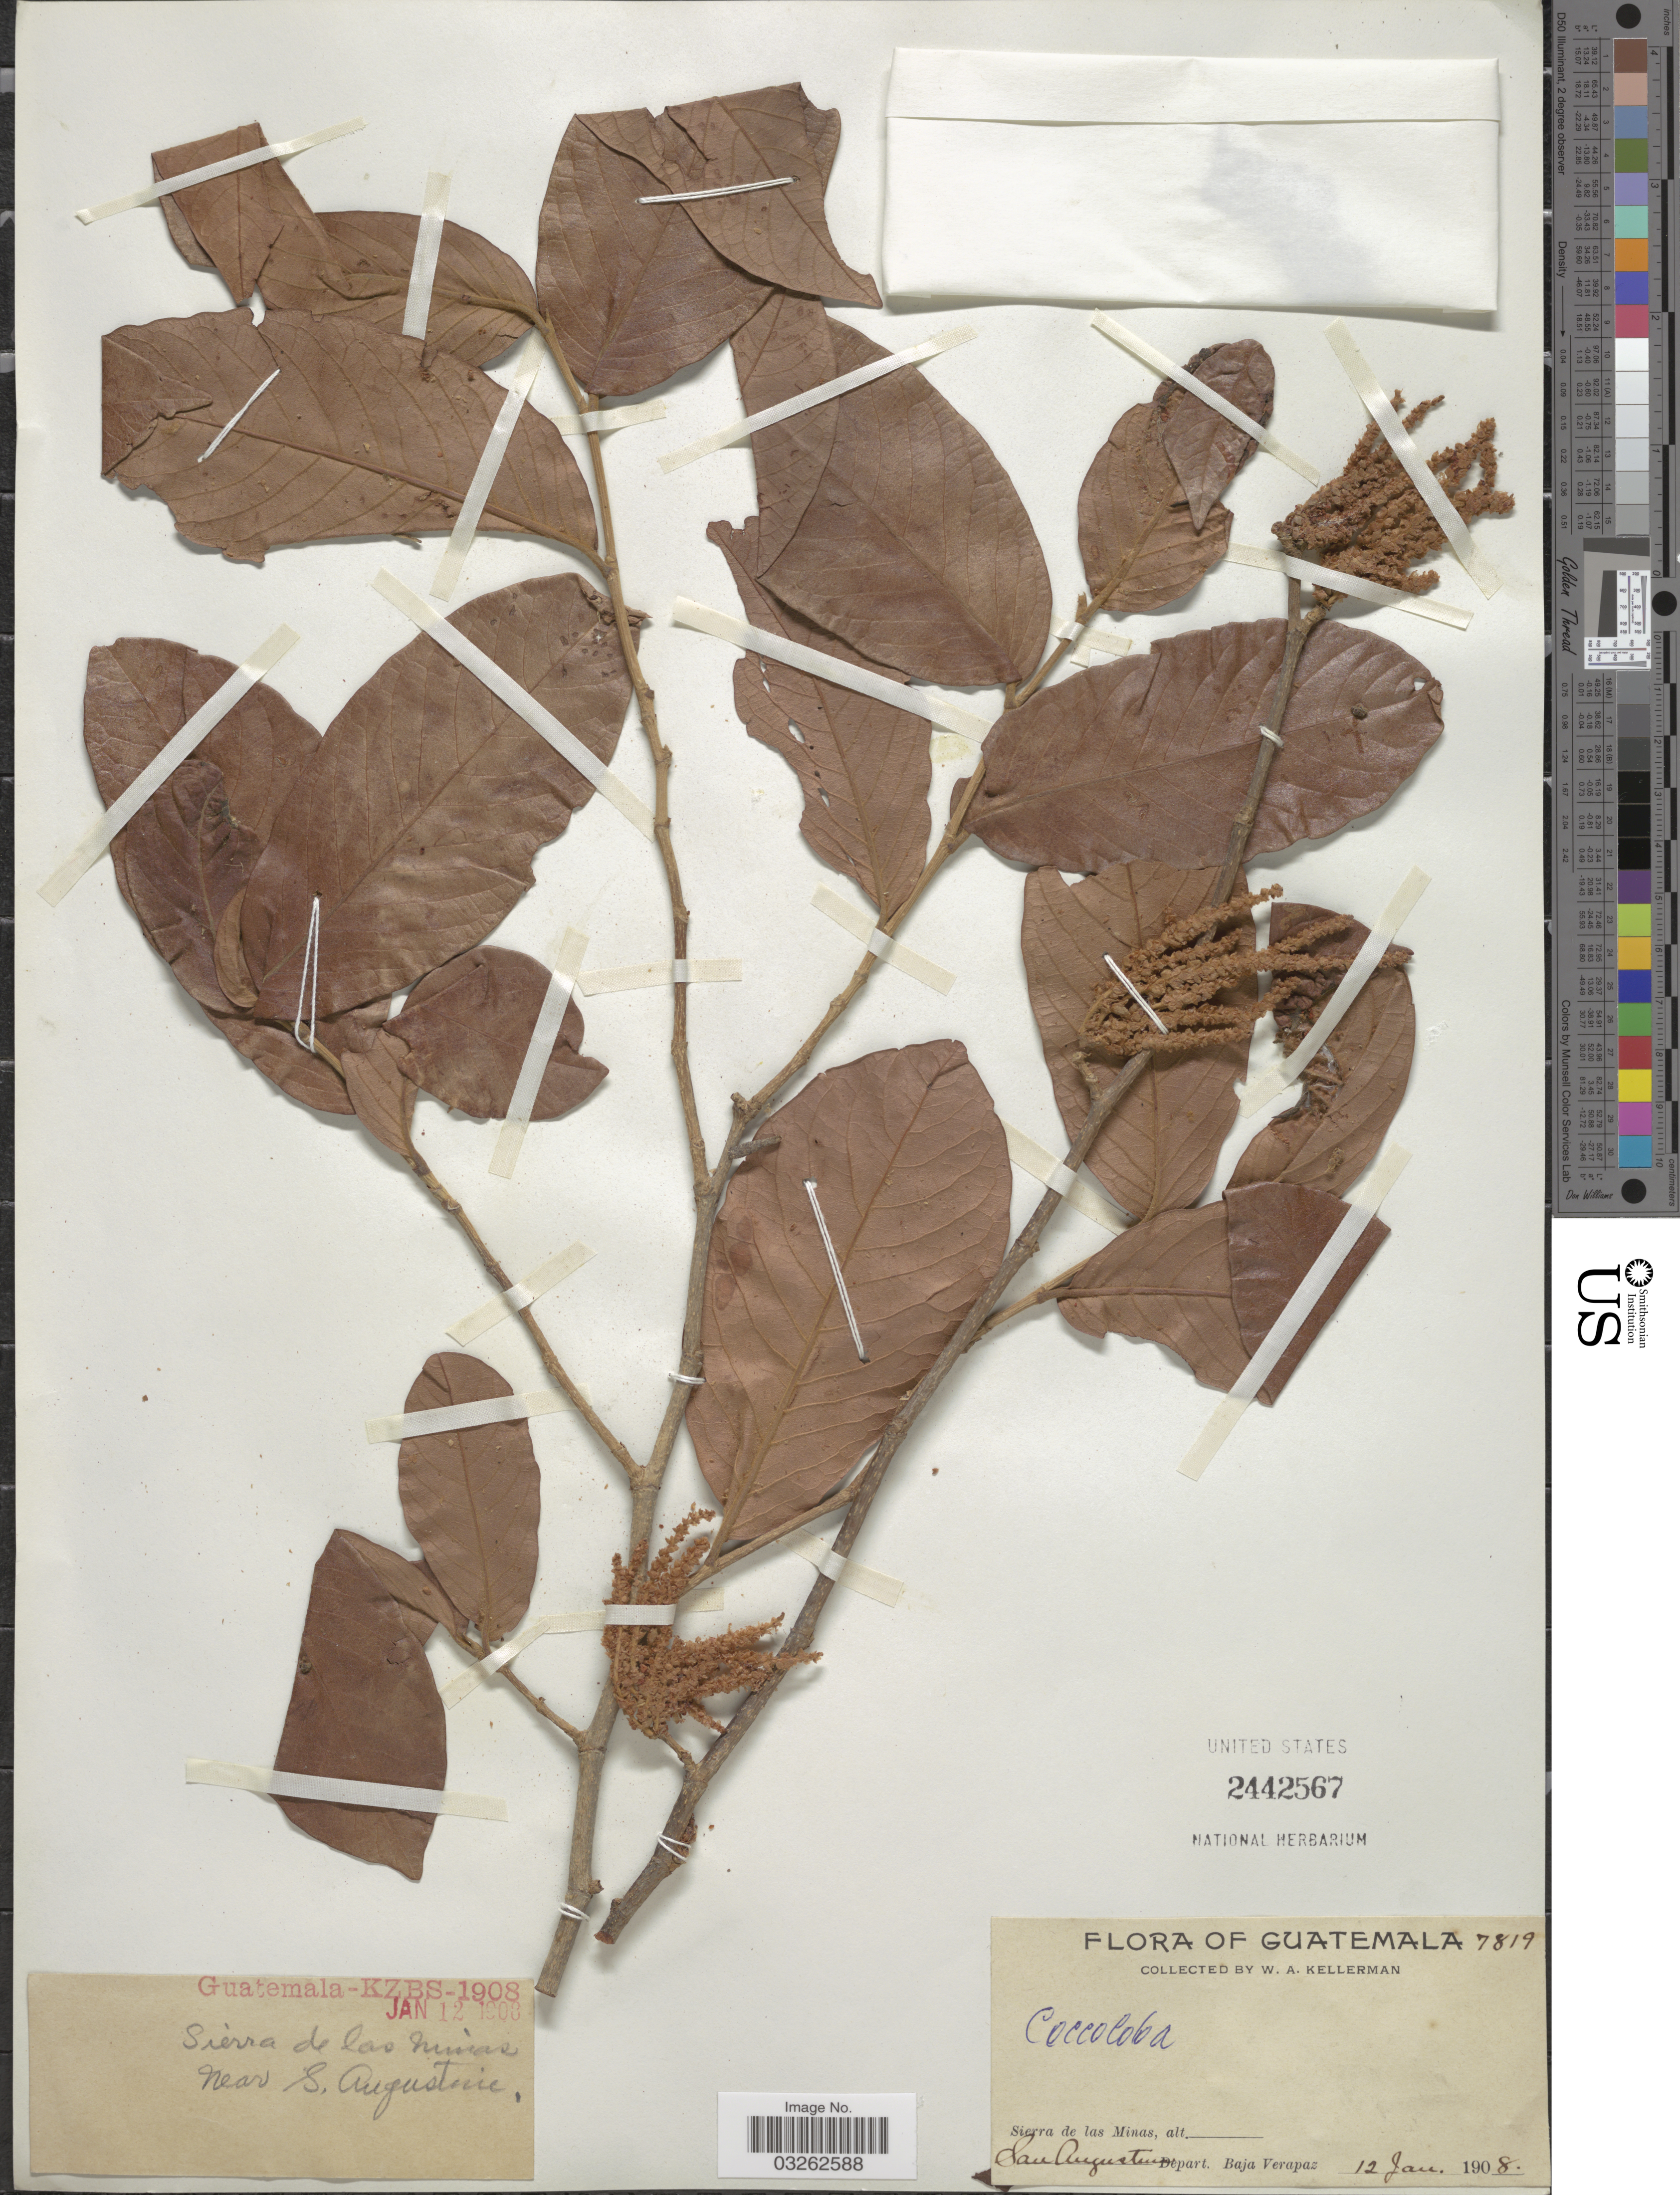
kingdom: Plantae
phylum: Tracheophyta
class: Magnoliopsida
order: Caryophyllales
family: Polygonaceae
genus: Coccoloba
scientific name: Coccoloba barbadensis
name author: Jacq.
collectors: W. Kellerman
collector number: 7819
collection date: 1908-01-12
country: Guatemala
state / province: Baja Verapaz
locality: Sierra de las Minas, near San Augustus. Depart. Baja Verapaz.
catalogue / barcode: US 2442567